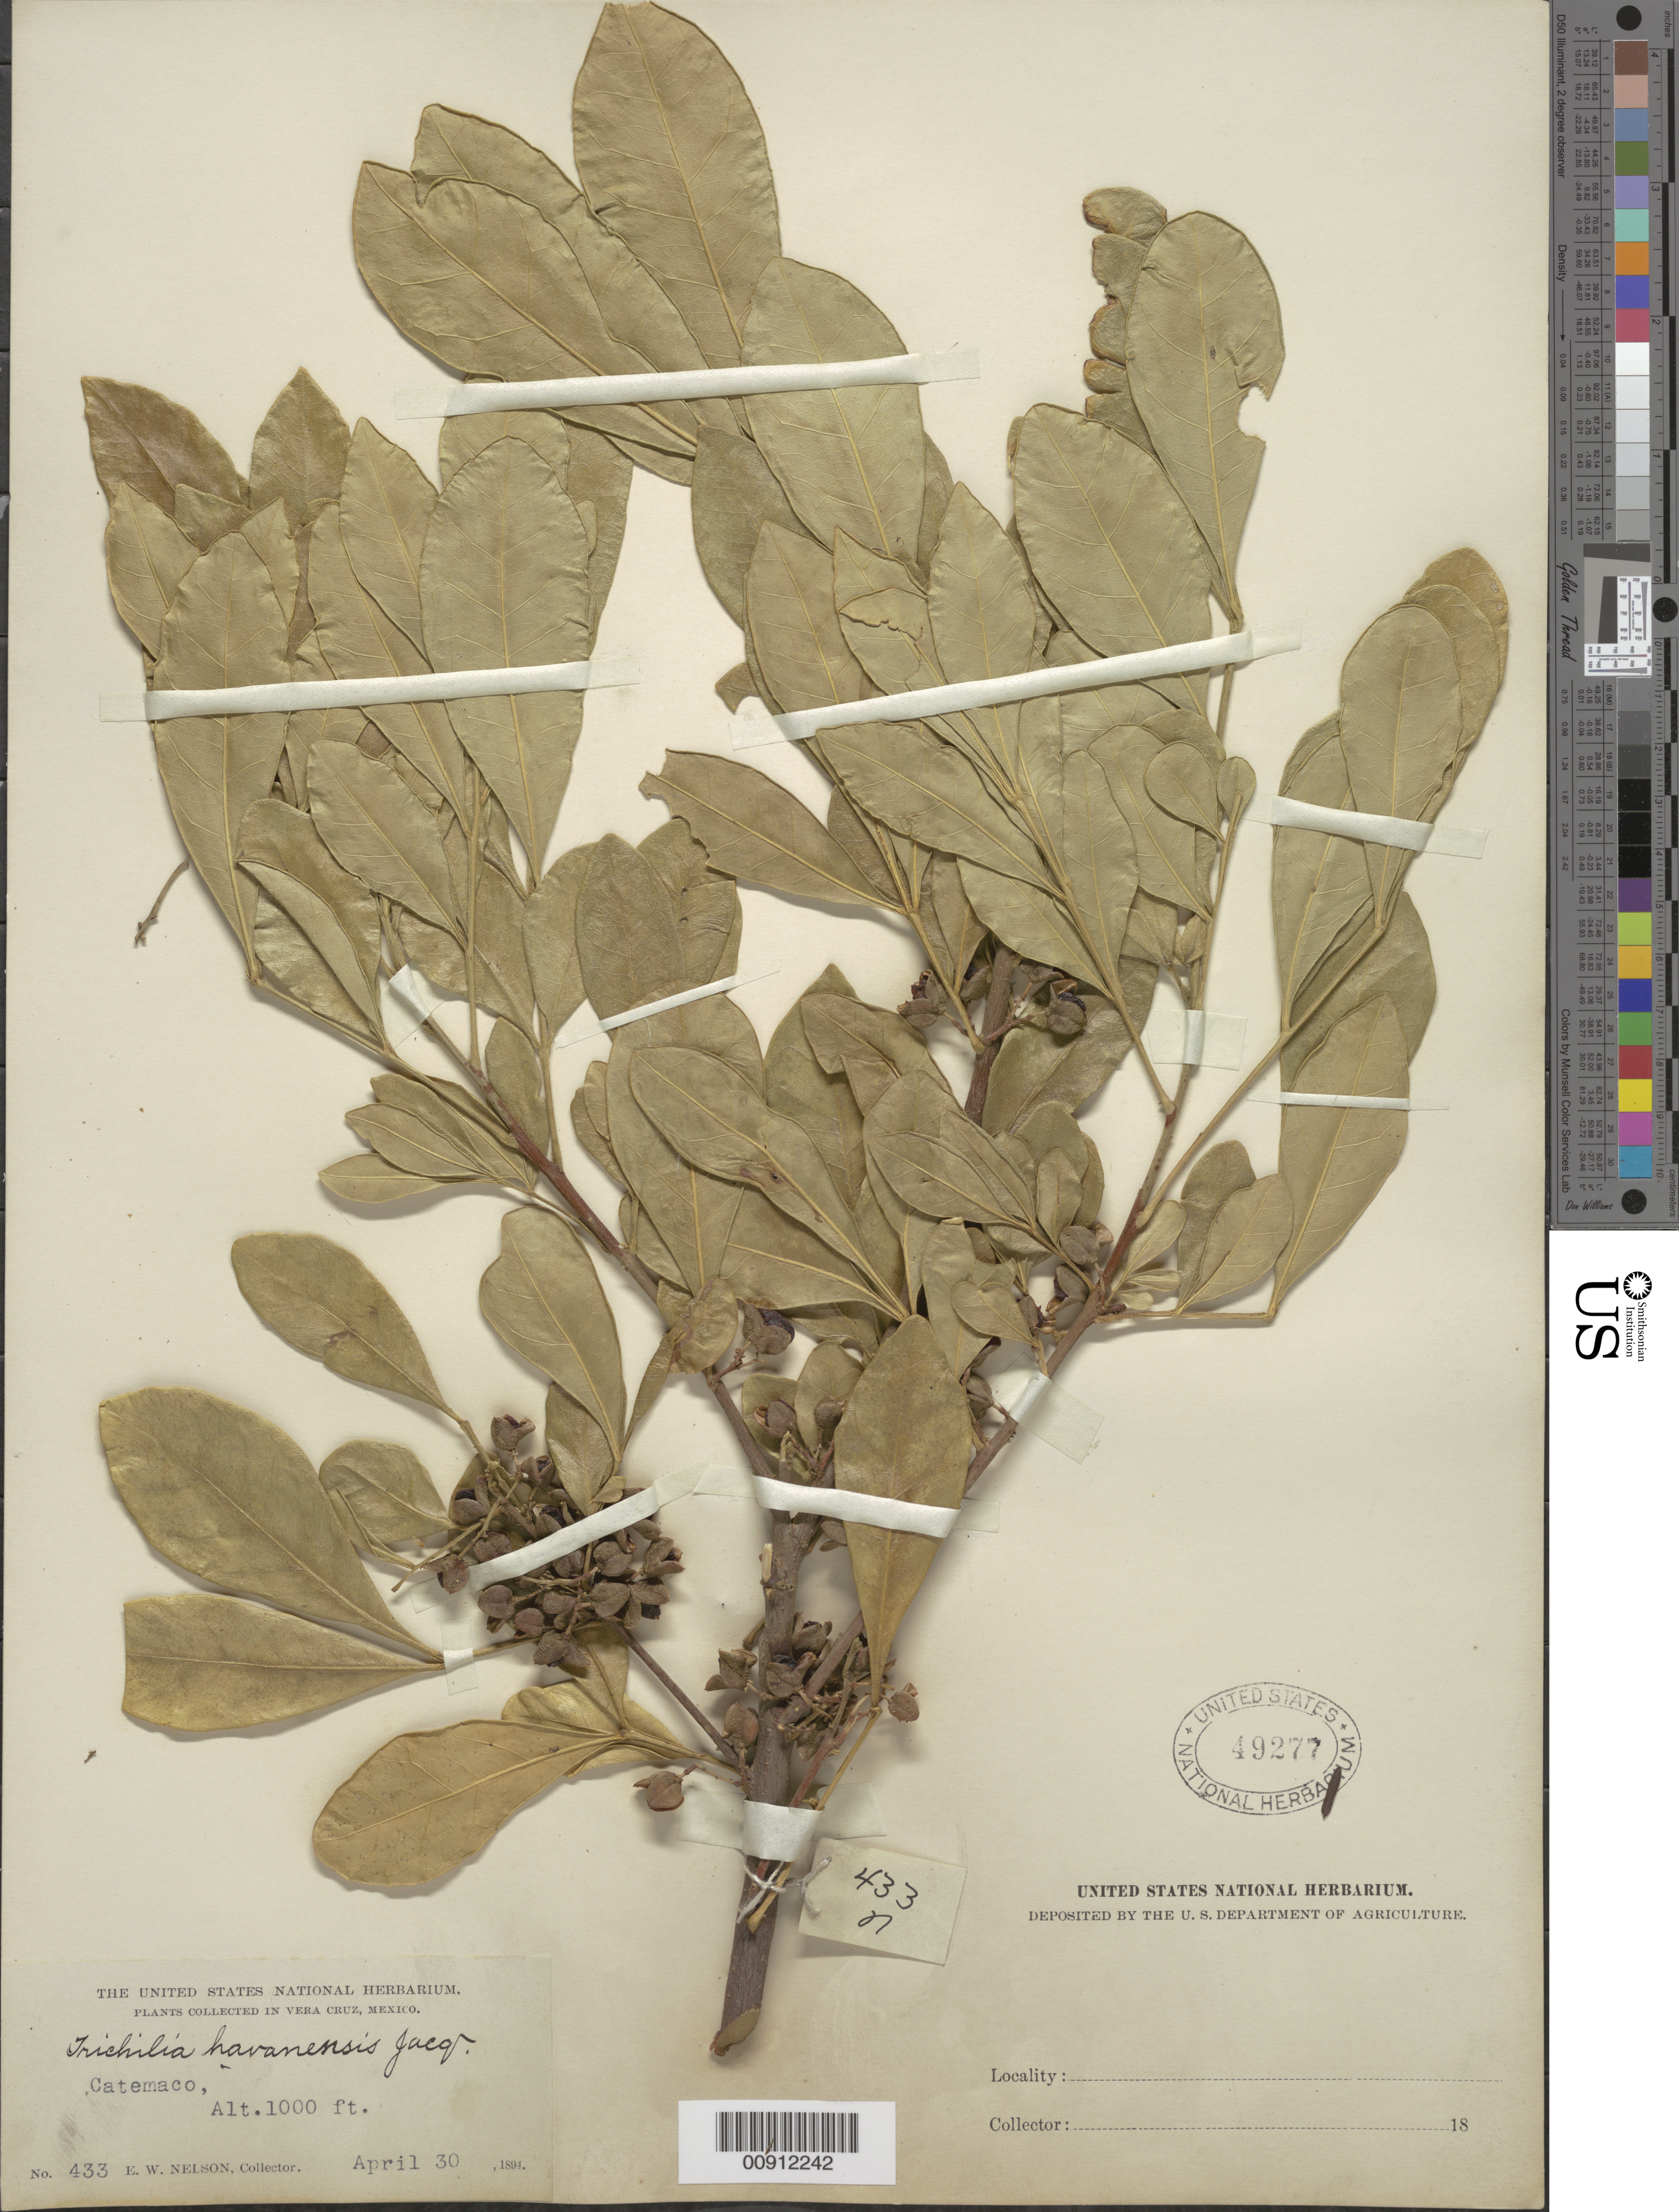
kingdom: Plantae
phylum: Tracheophyta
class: Magnoliopsida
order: Sapindales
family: Meliaceae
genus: Trichilia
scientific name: Trichilia havanensis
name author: Jacq.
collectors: E. W. Nelson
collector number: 433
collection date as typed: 30 Apr 1894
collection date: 1894-04-30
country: Mexico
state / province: Veracruz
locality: Catemaco, Veracruz.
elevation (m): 305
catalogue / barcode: US 49277